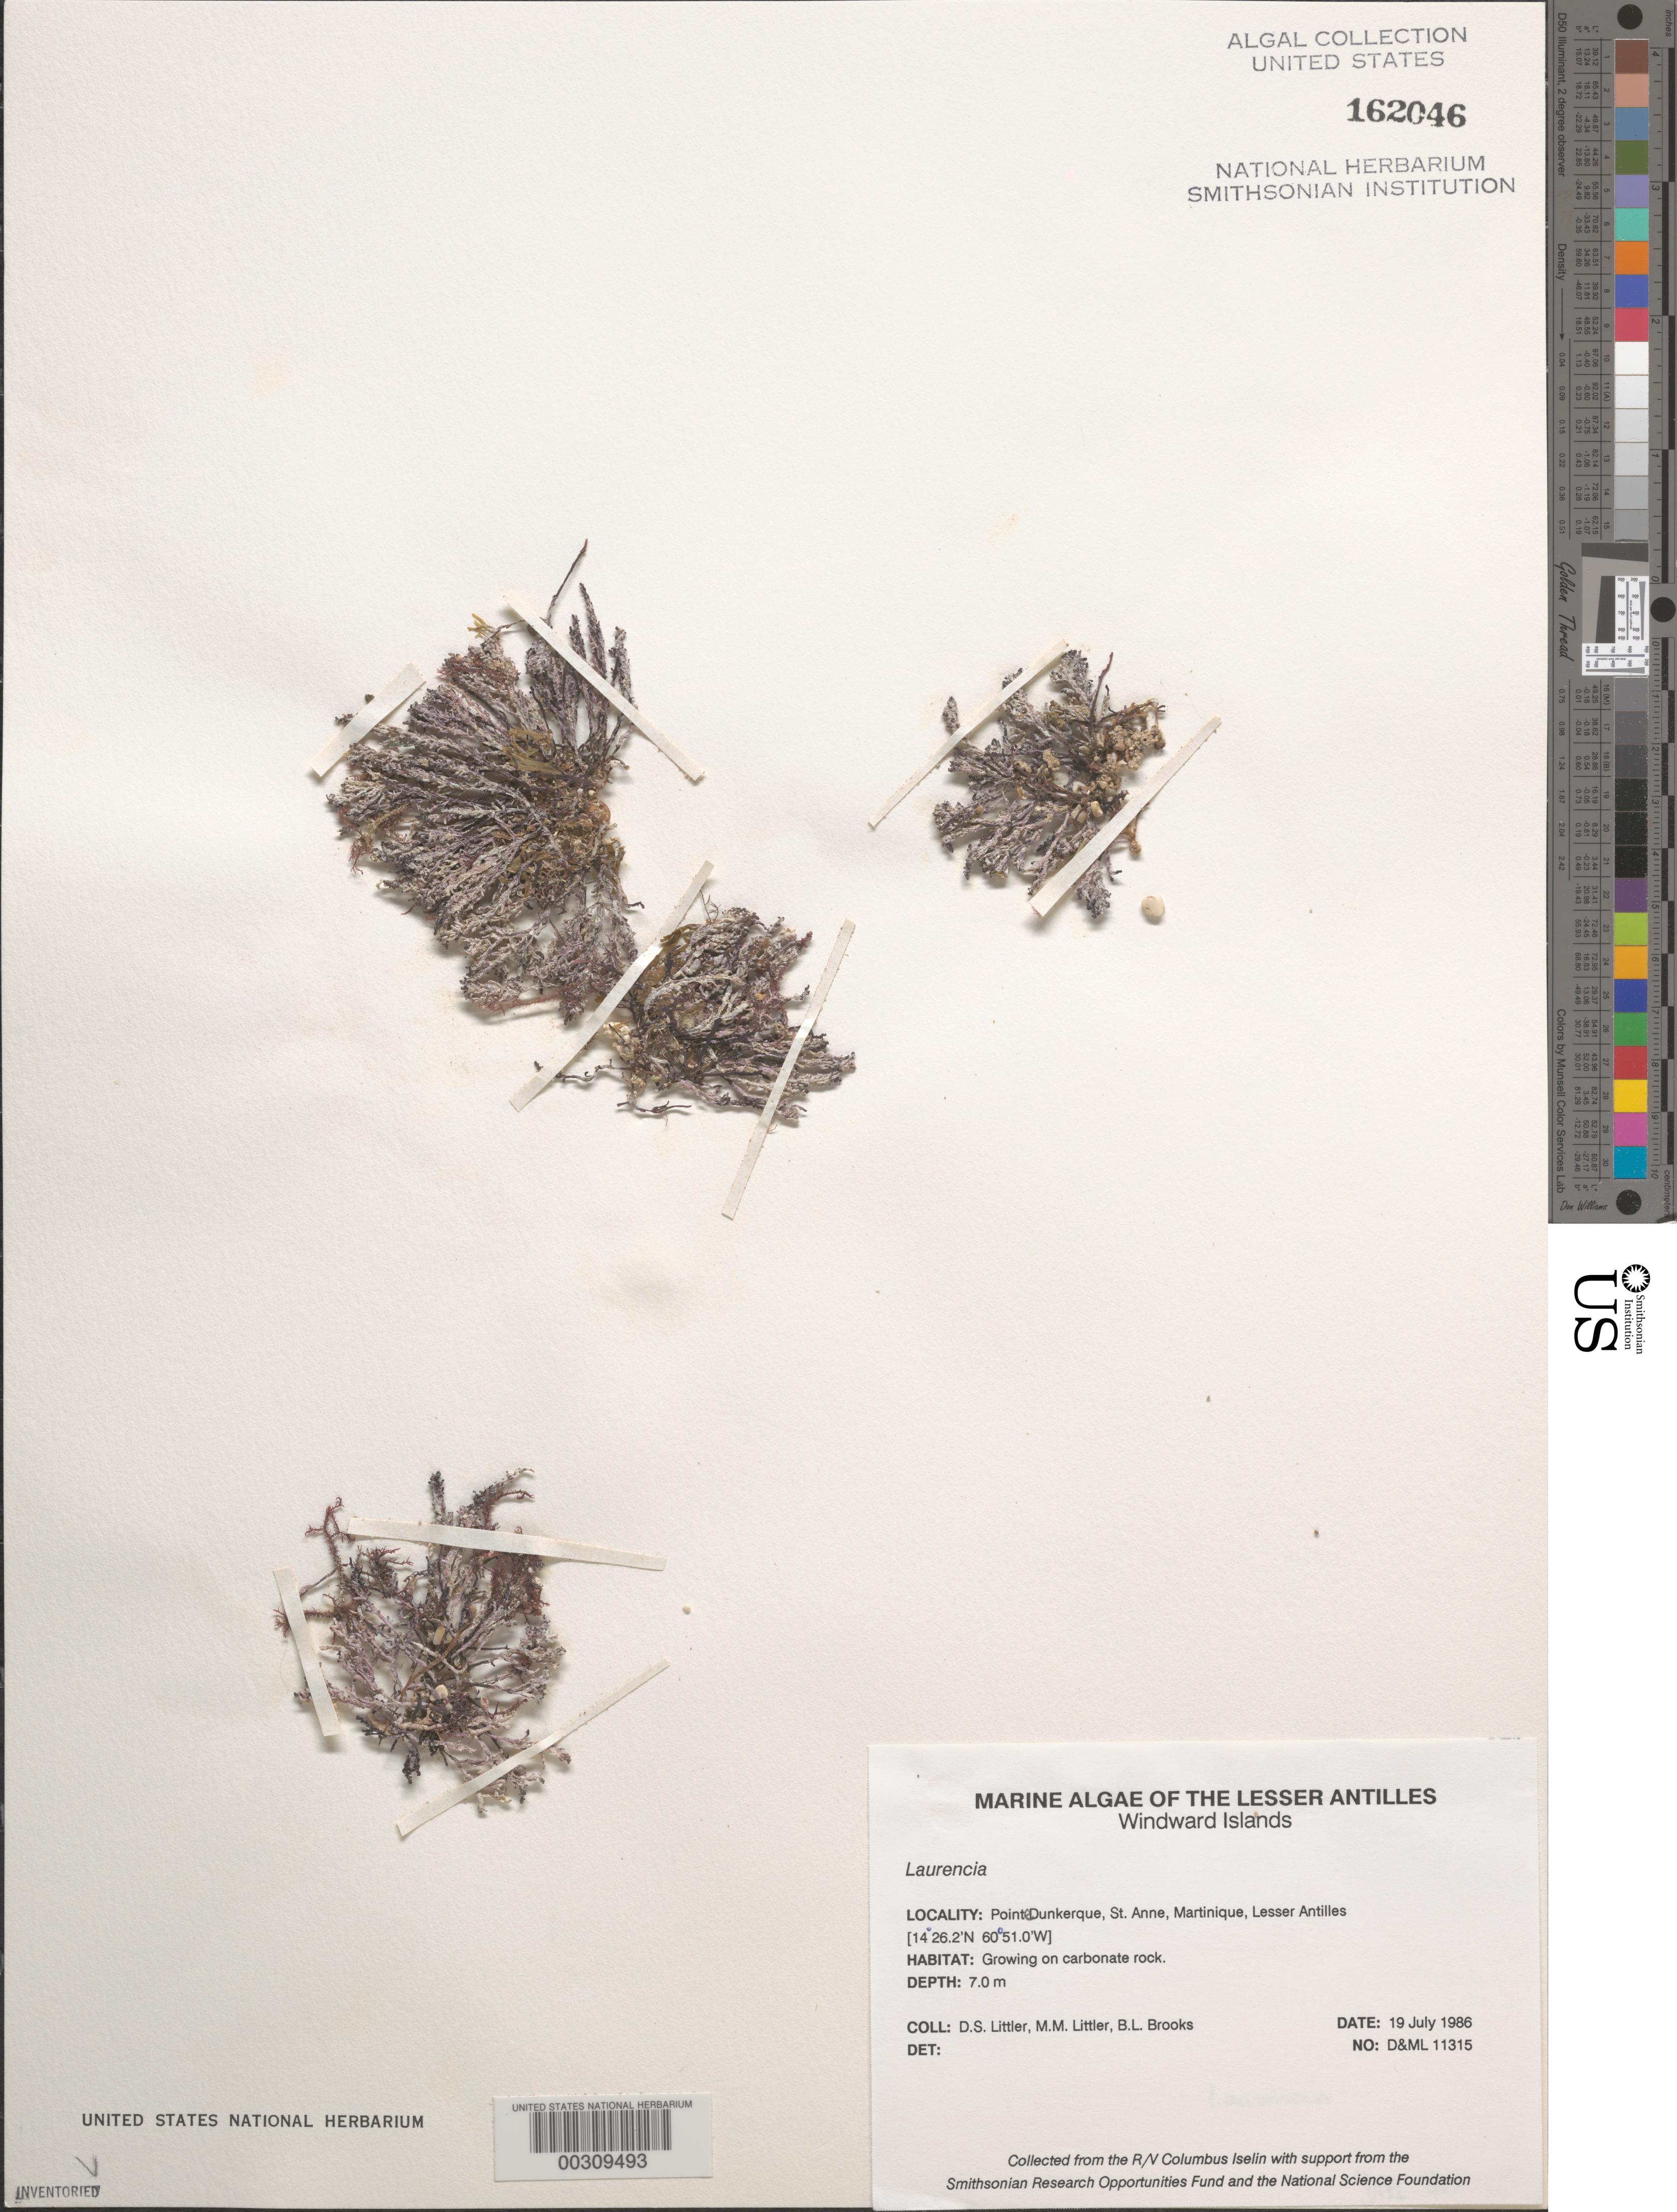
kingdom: Plantae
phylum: Rhodophyta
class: Florideophyceae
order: Ceramiales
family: Rhodomelaceae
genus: Laurencia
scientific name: Laurencia sp.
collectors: D. S. Littler, M. M. Littler & B. Brooks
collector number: D&ML 11315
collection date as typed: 19 Jul 1986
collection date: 1986-07-19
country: Martinique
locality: Pointe Dunkerque, St. Anne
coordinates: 14 26.2'N, 60 51.0'W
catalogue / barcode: US 162046